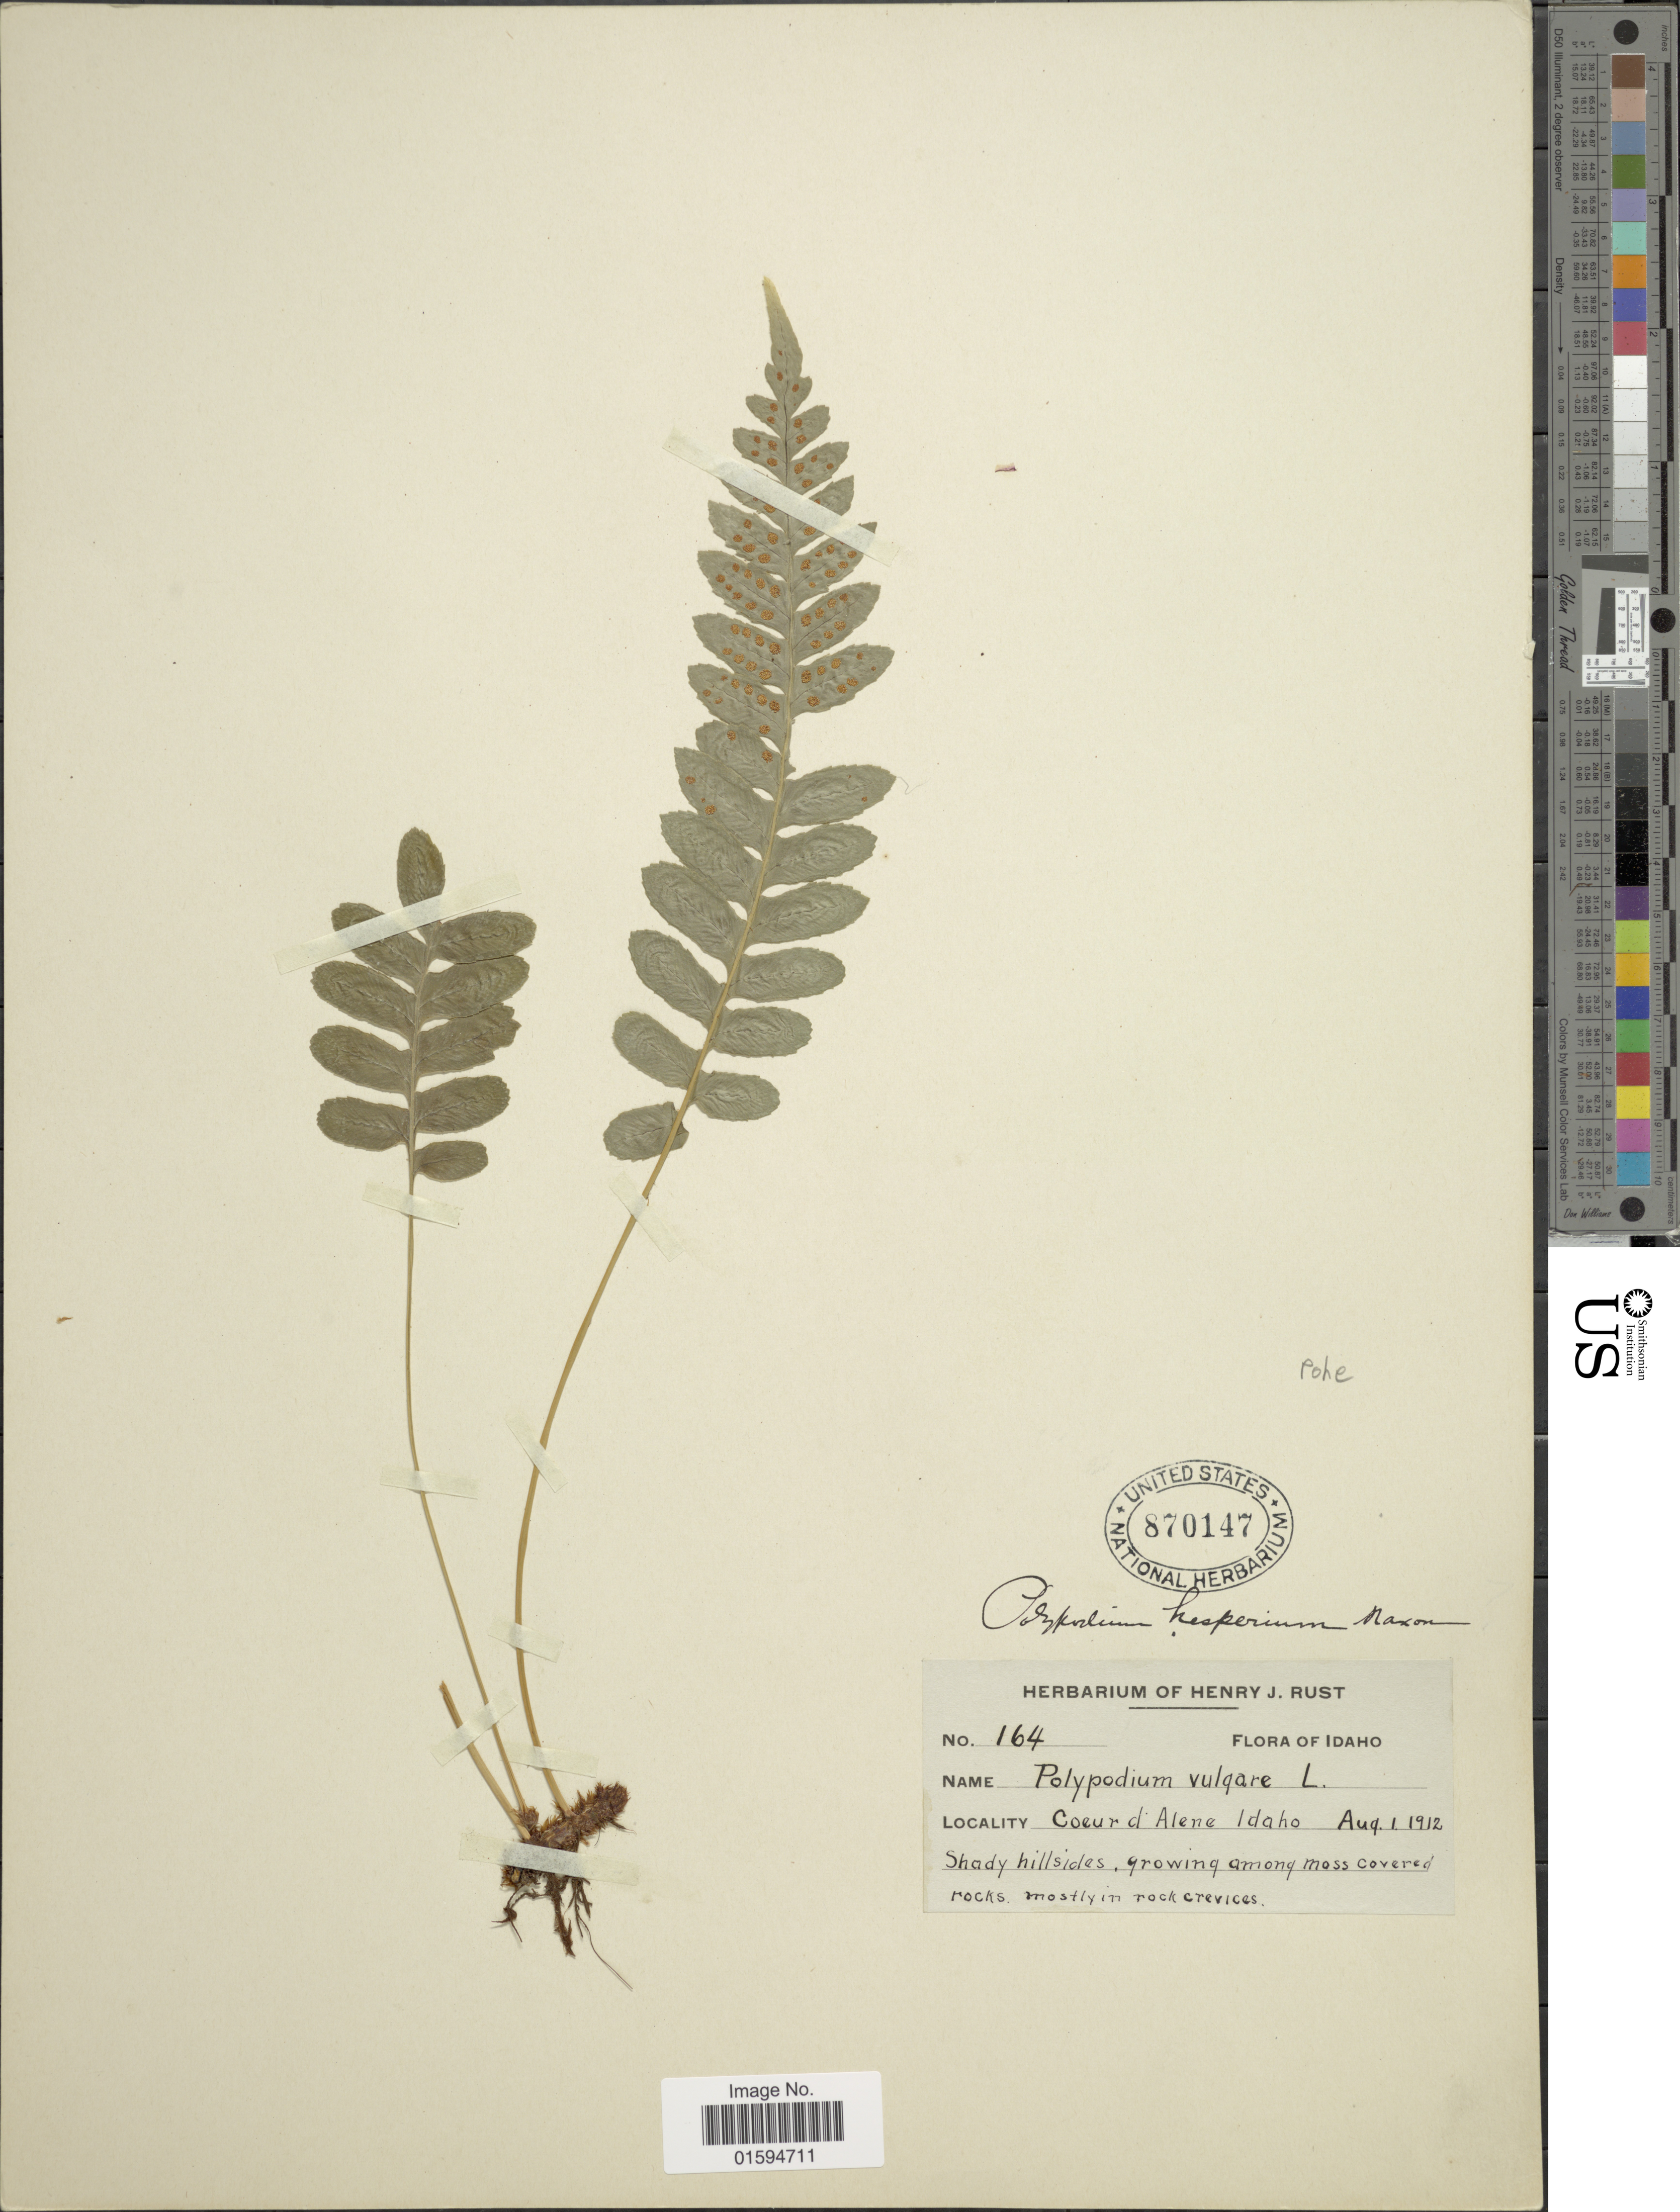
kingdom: Plantae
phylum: Tracheophyta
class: Polypodiopsida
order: Polypodiales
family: Polypodiaceae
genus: Polypodium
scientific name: Polypodium hesperium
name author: Maxon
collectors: H. J. Rust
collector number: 164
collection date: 1912-08-01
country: United States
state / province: Idaho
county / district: Kootenai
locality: Coeur d'Alene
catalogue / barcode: US 870147